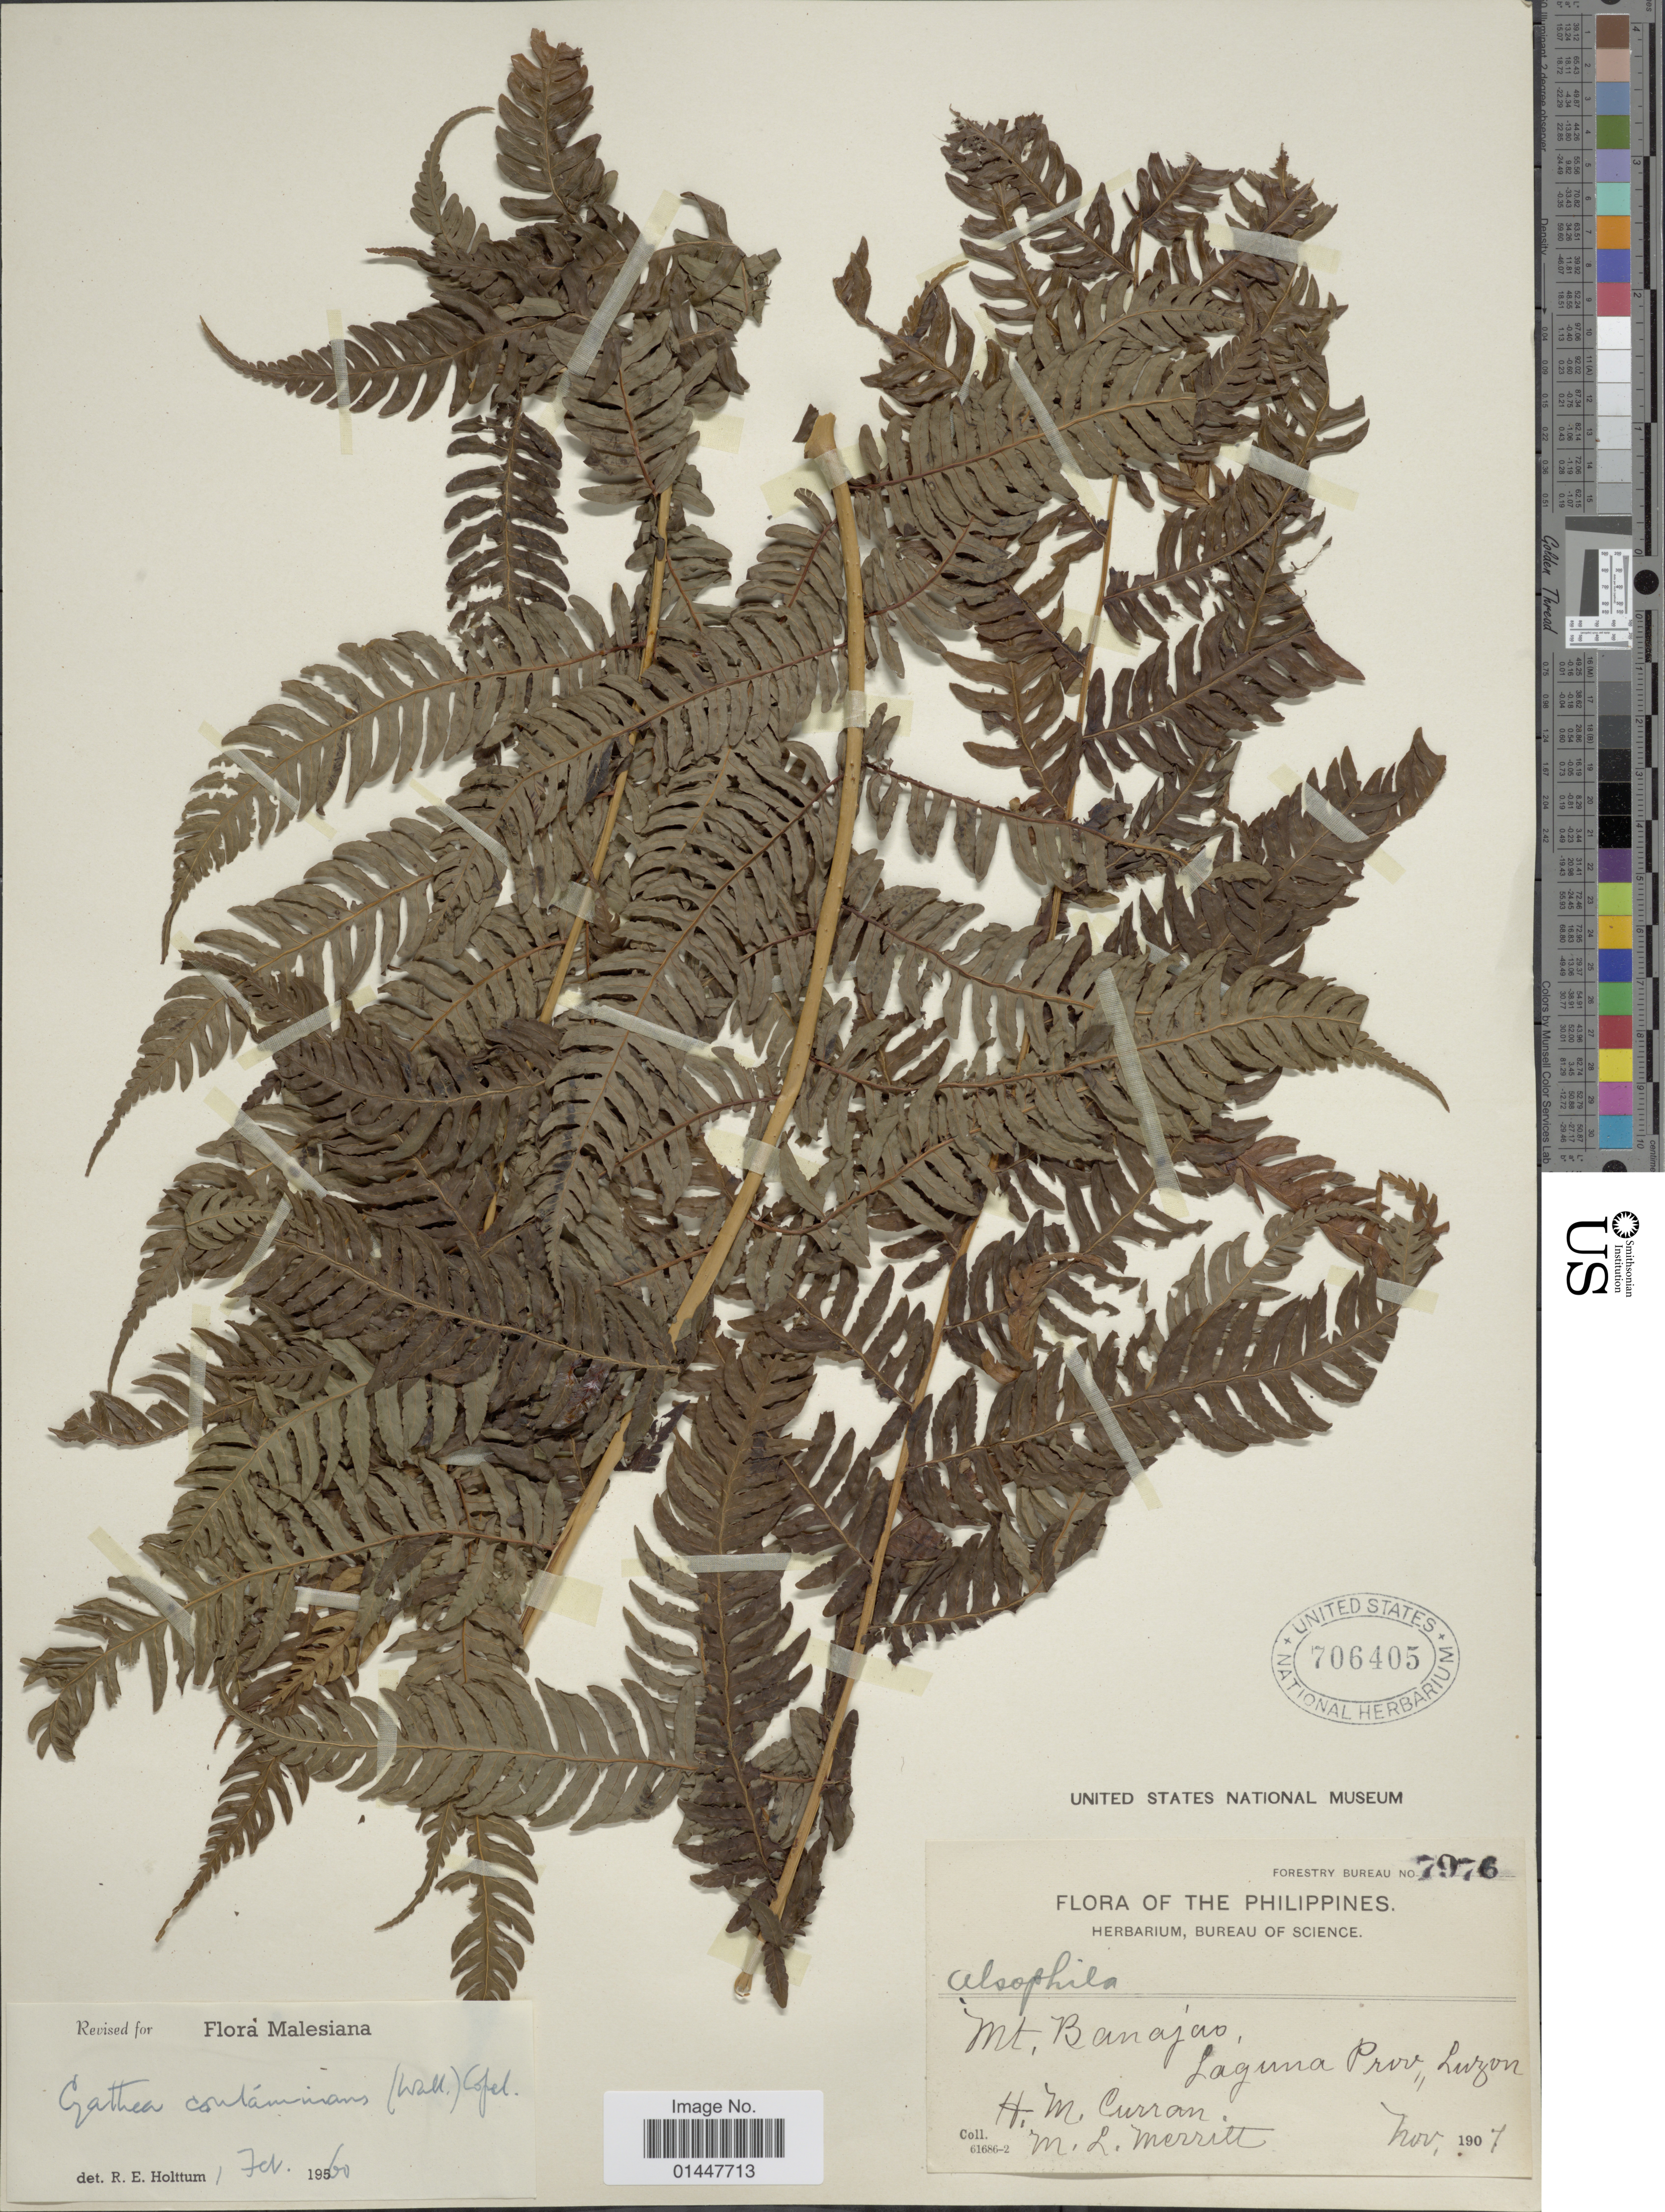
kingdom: Plantae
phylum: Tracheophyta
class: Polypodiopsida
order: Cyatheales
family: Cyatheaceae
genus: Sphaeropteris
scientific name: Sphaeropteris glauca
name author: (Blume) R.M. Tryon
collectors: H. M. Curran & M. L. Merritt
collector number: Forestry Bureau 7976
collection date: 1907-11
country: Philippines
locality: Mount Banahaw, Laguna Prov., Luzon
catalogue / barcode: US 706405